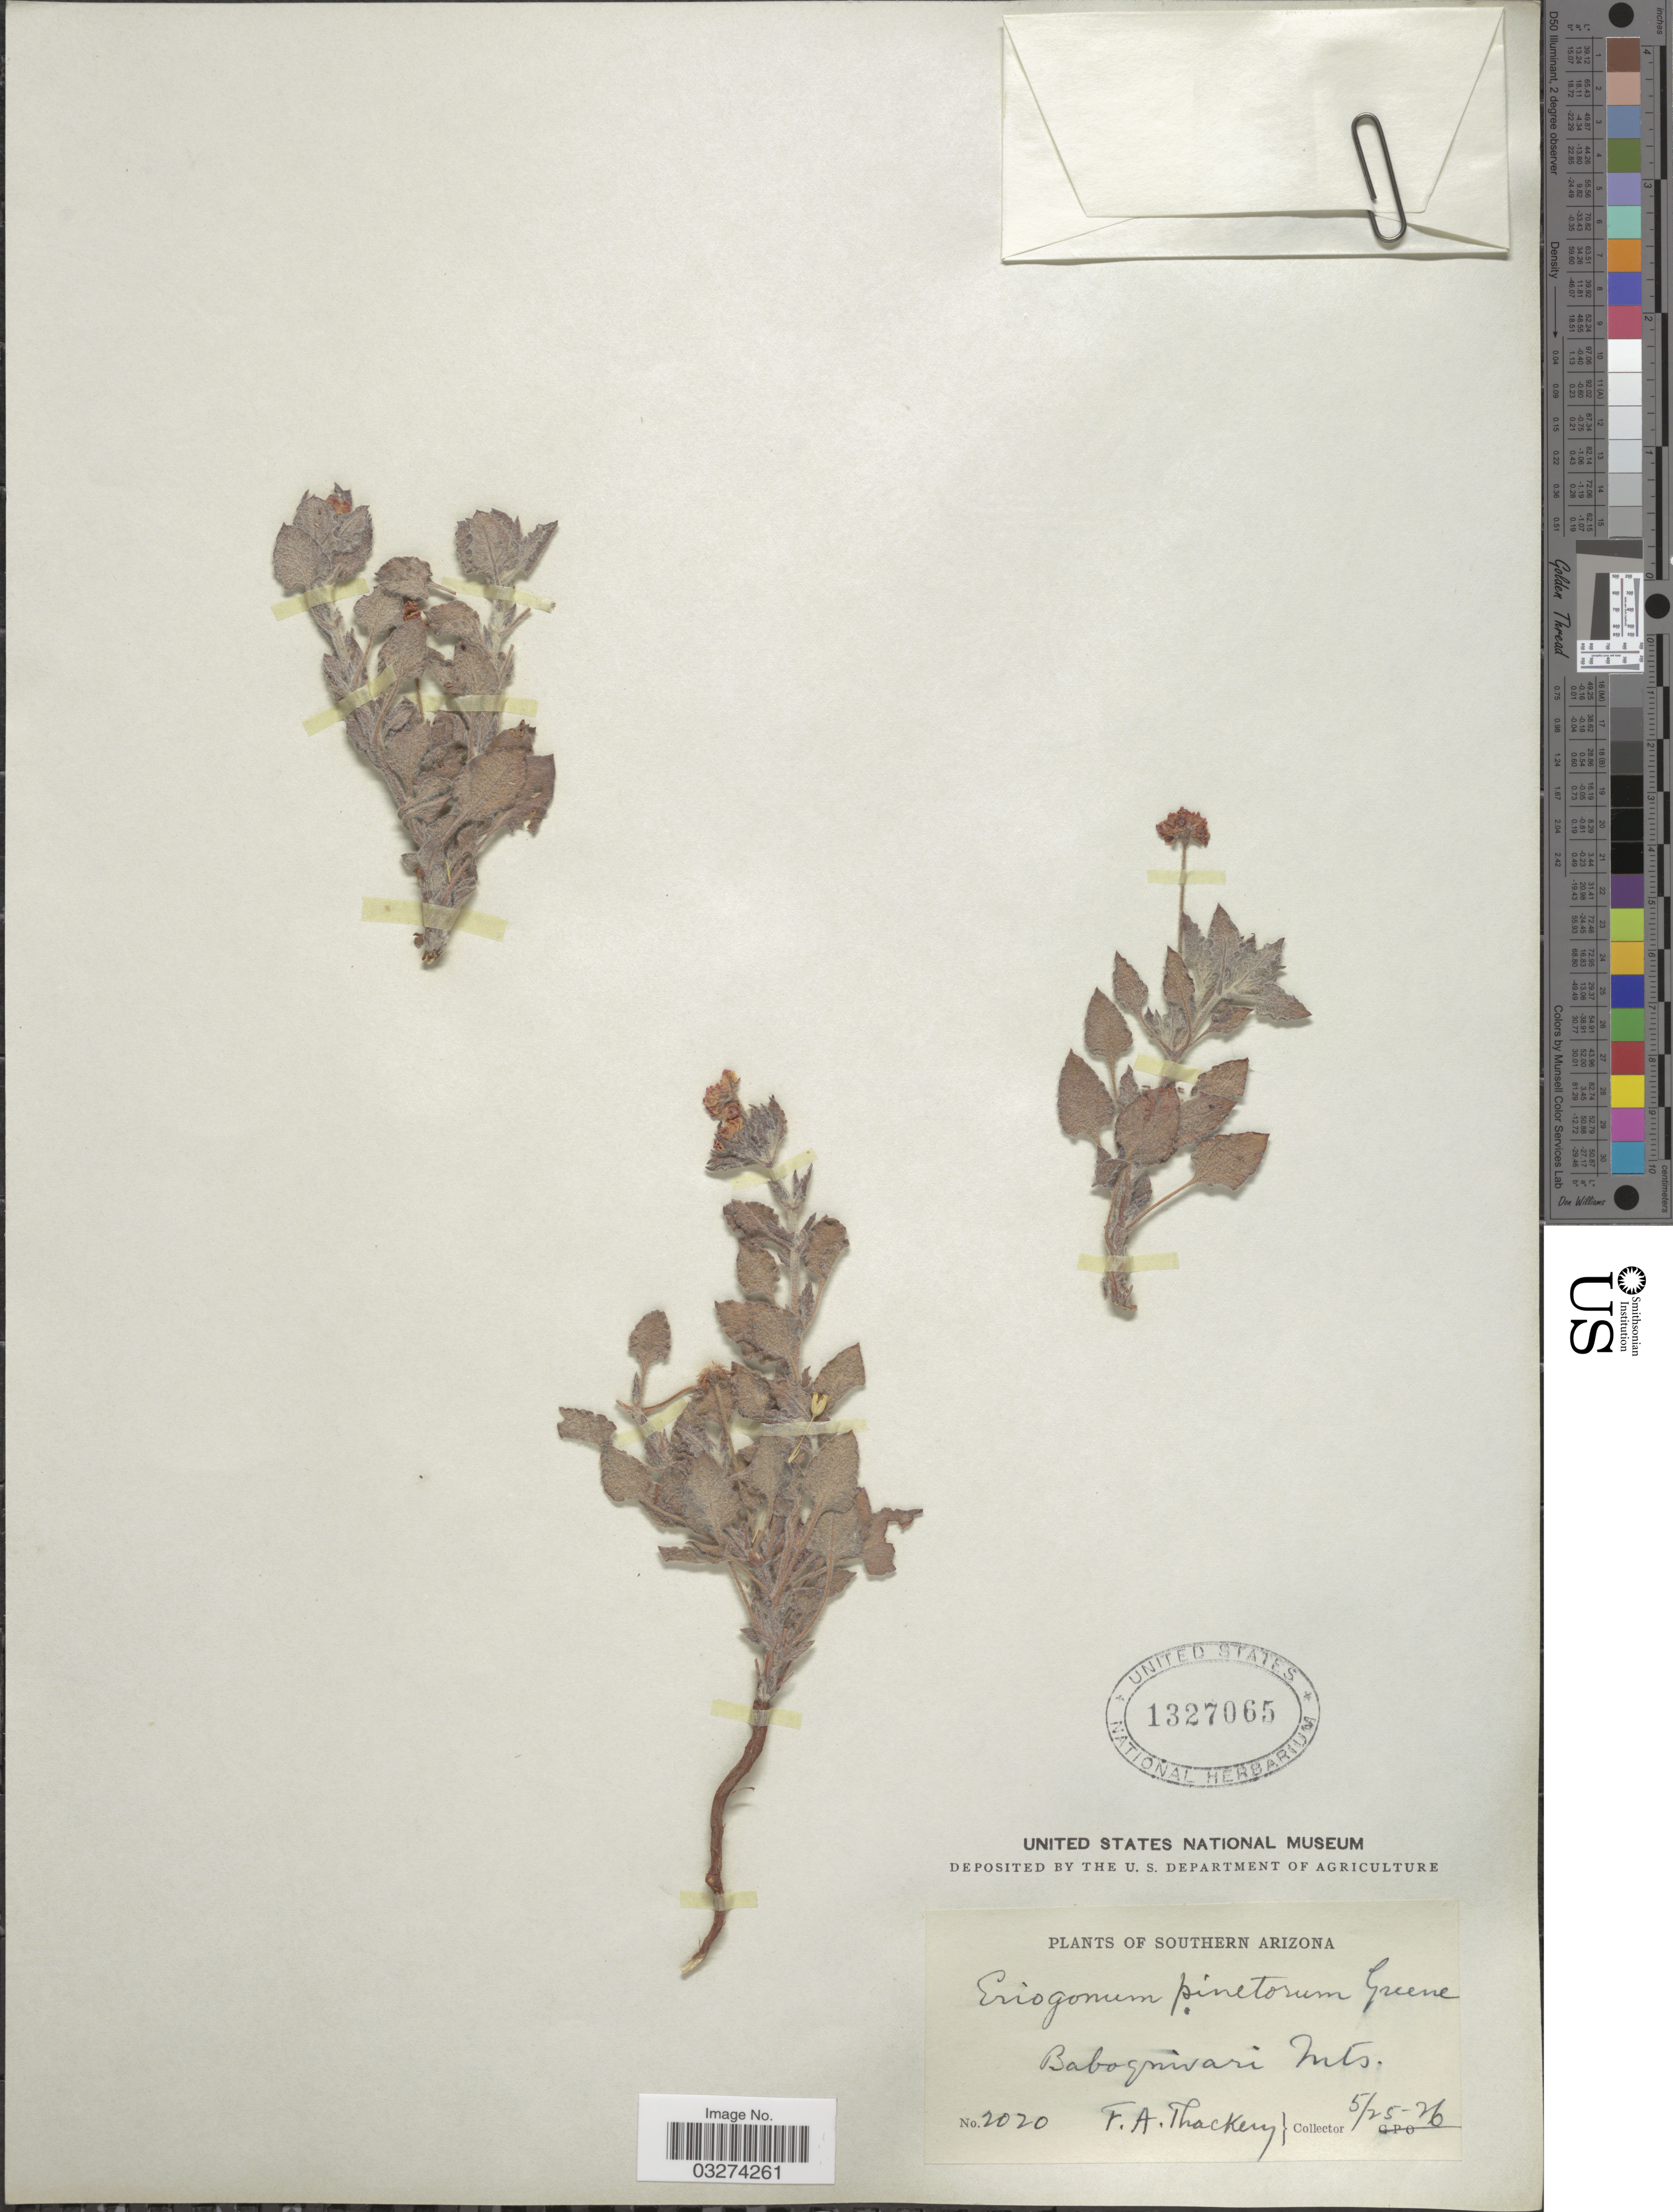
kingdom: Plantae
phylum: Tracheophyta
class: Magnoliopsida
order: Caryophyllales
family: Polygonaceae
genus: Eriogonum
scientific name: Eriogonum abertianum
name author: Torr.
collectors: F. Thackery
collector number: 2020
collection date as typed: Transcribed d/m/y: 25/5/26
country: United States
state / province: Arizona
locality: Southern Arizona. Baboquivari Mts.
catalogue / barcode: US 1327065